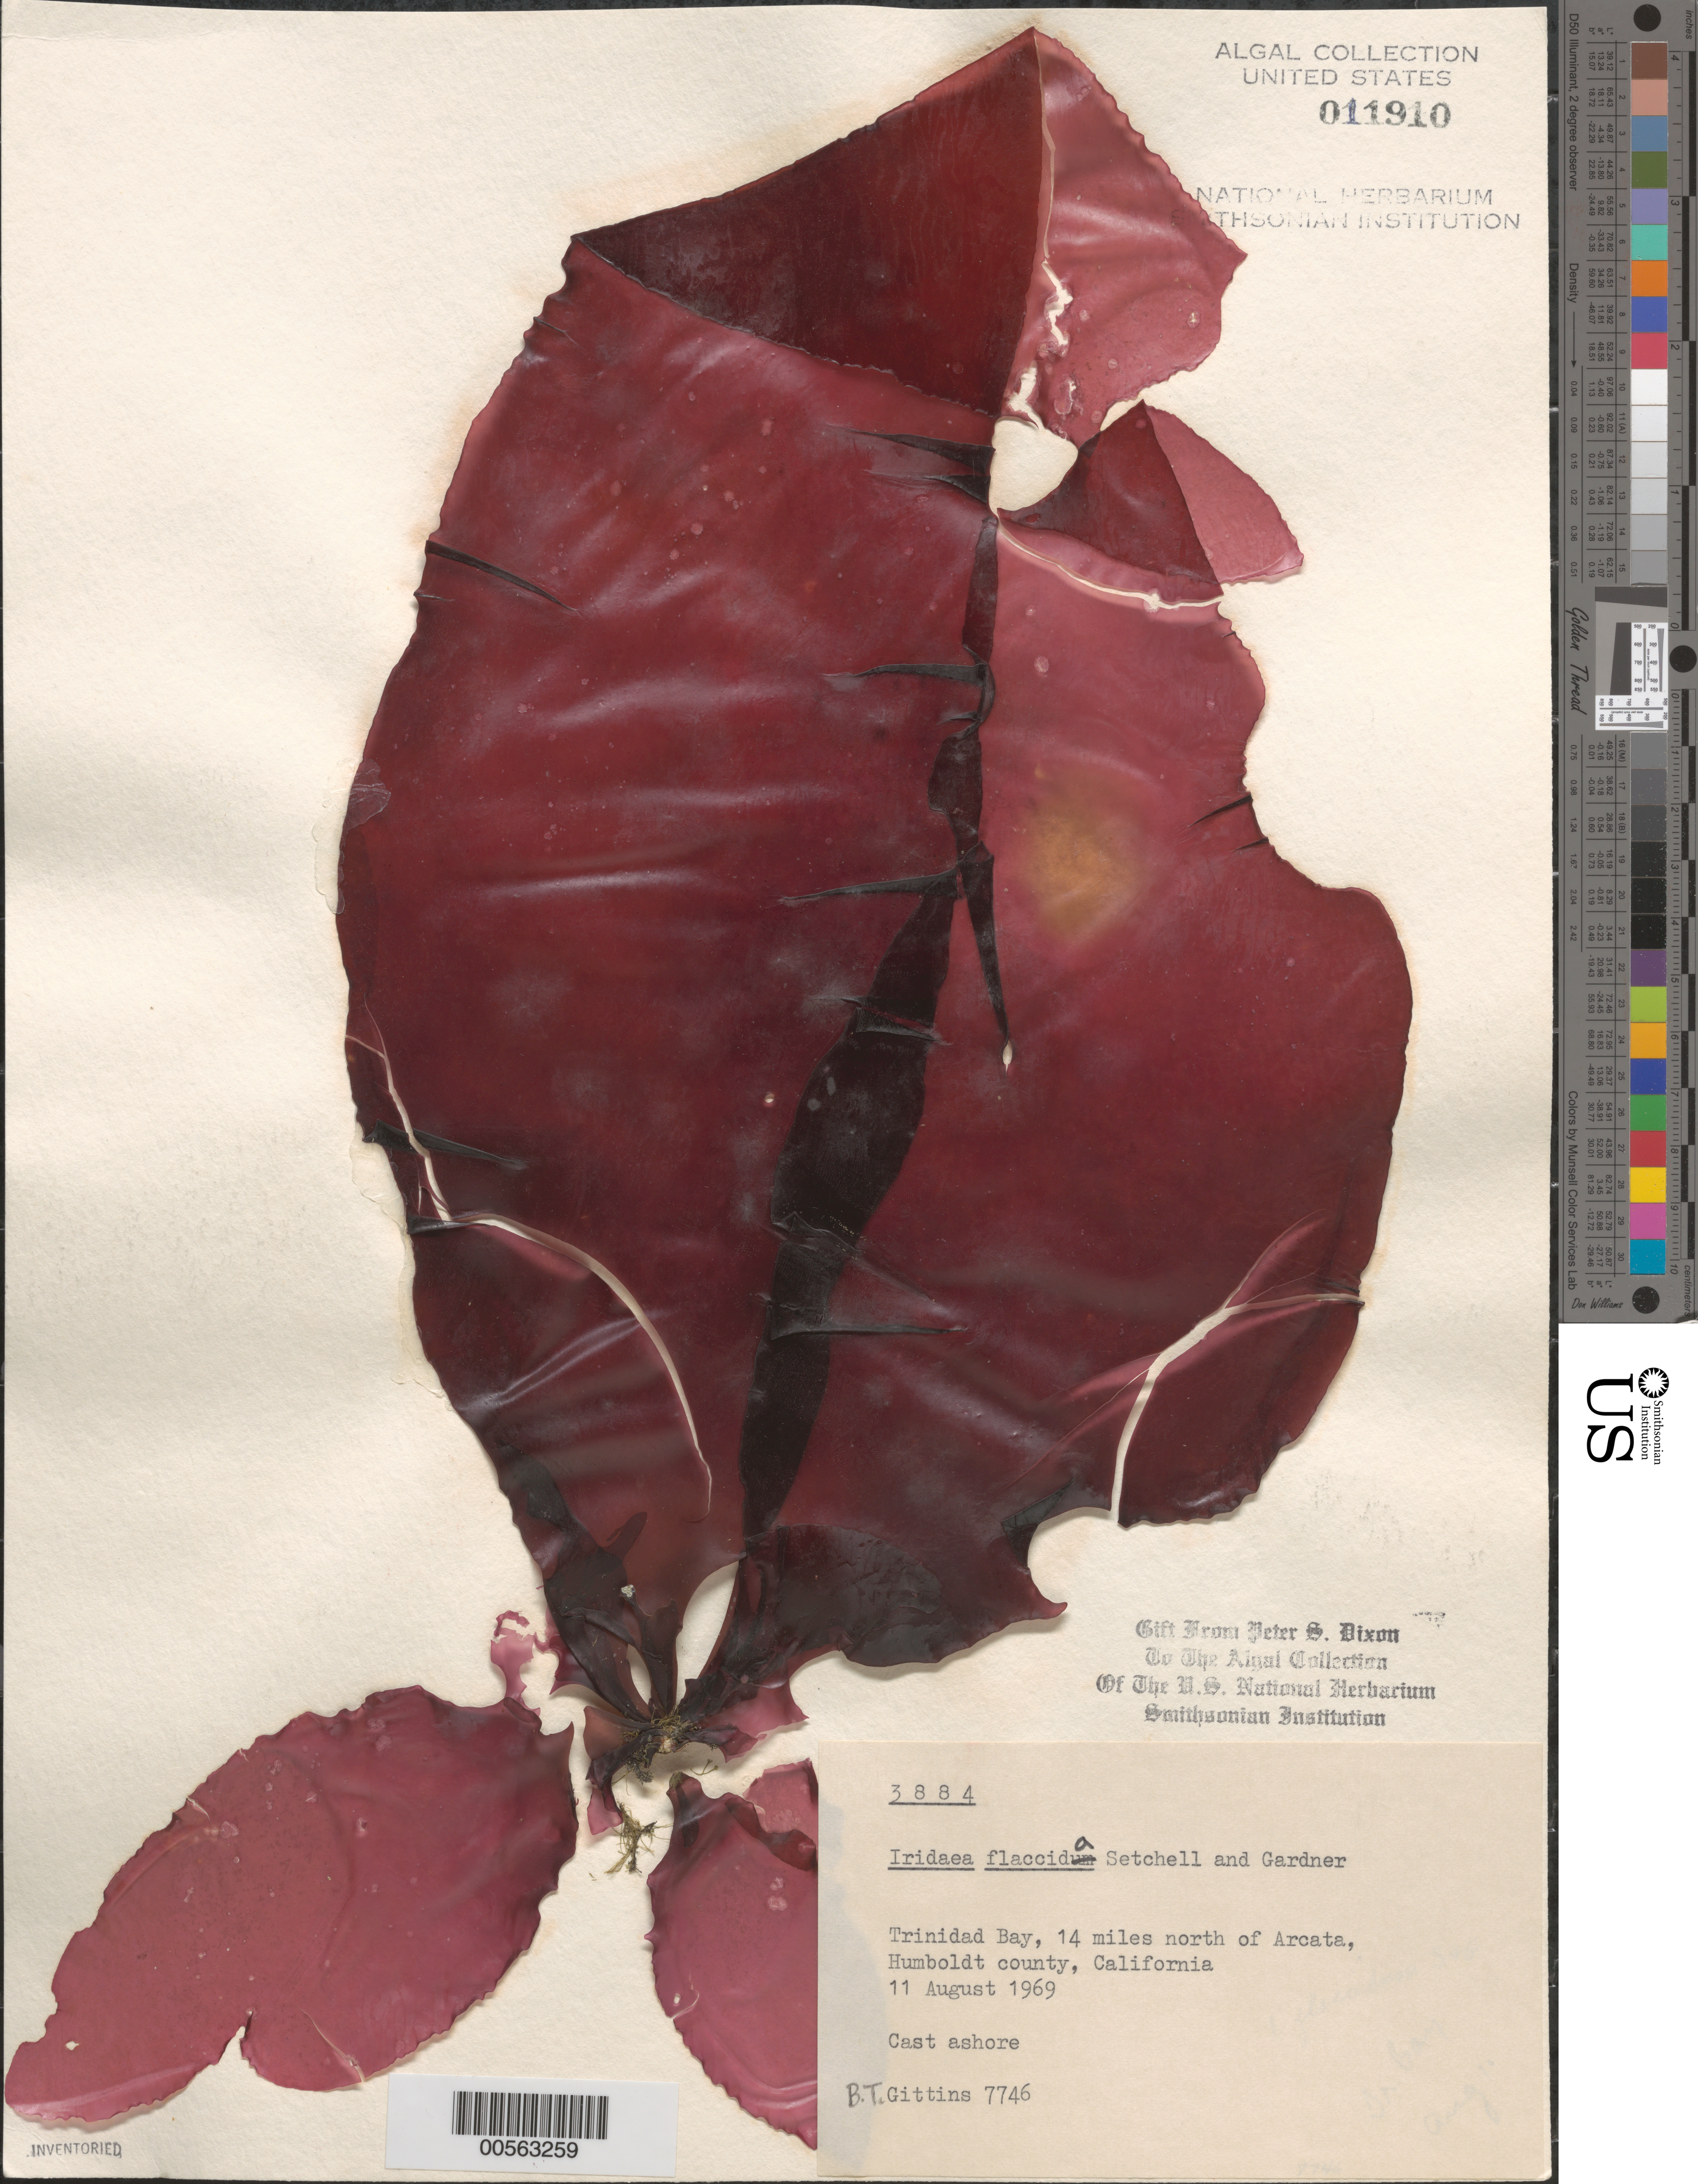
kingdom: Plantae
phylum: Rhodophyta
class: Florideophyceae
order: Gigartinales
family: Gigartinaceae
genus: Mazzaella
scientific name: Mazzaella flaccida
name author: (Setchell & N.L. Gardner) Fredericq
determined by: Algae name updating Project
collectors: B. Gittins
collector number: BTG 7746 & PSD 3884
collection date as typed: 11 Aug 1969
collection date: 1969-08-11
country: United States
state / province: California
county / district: Humboldt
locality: Trinidad Bay, north of Arcata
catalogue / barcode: US 11910